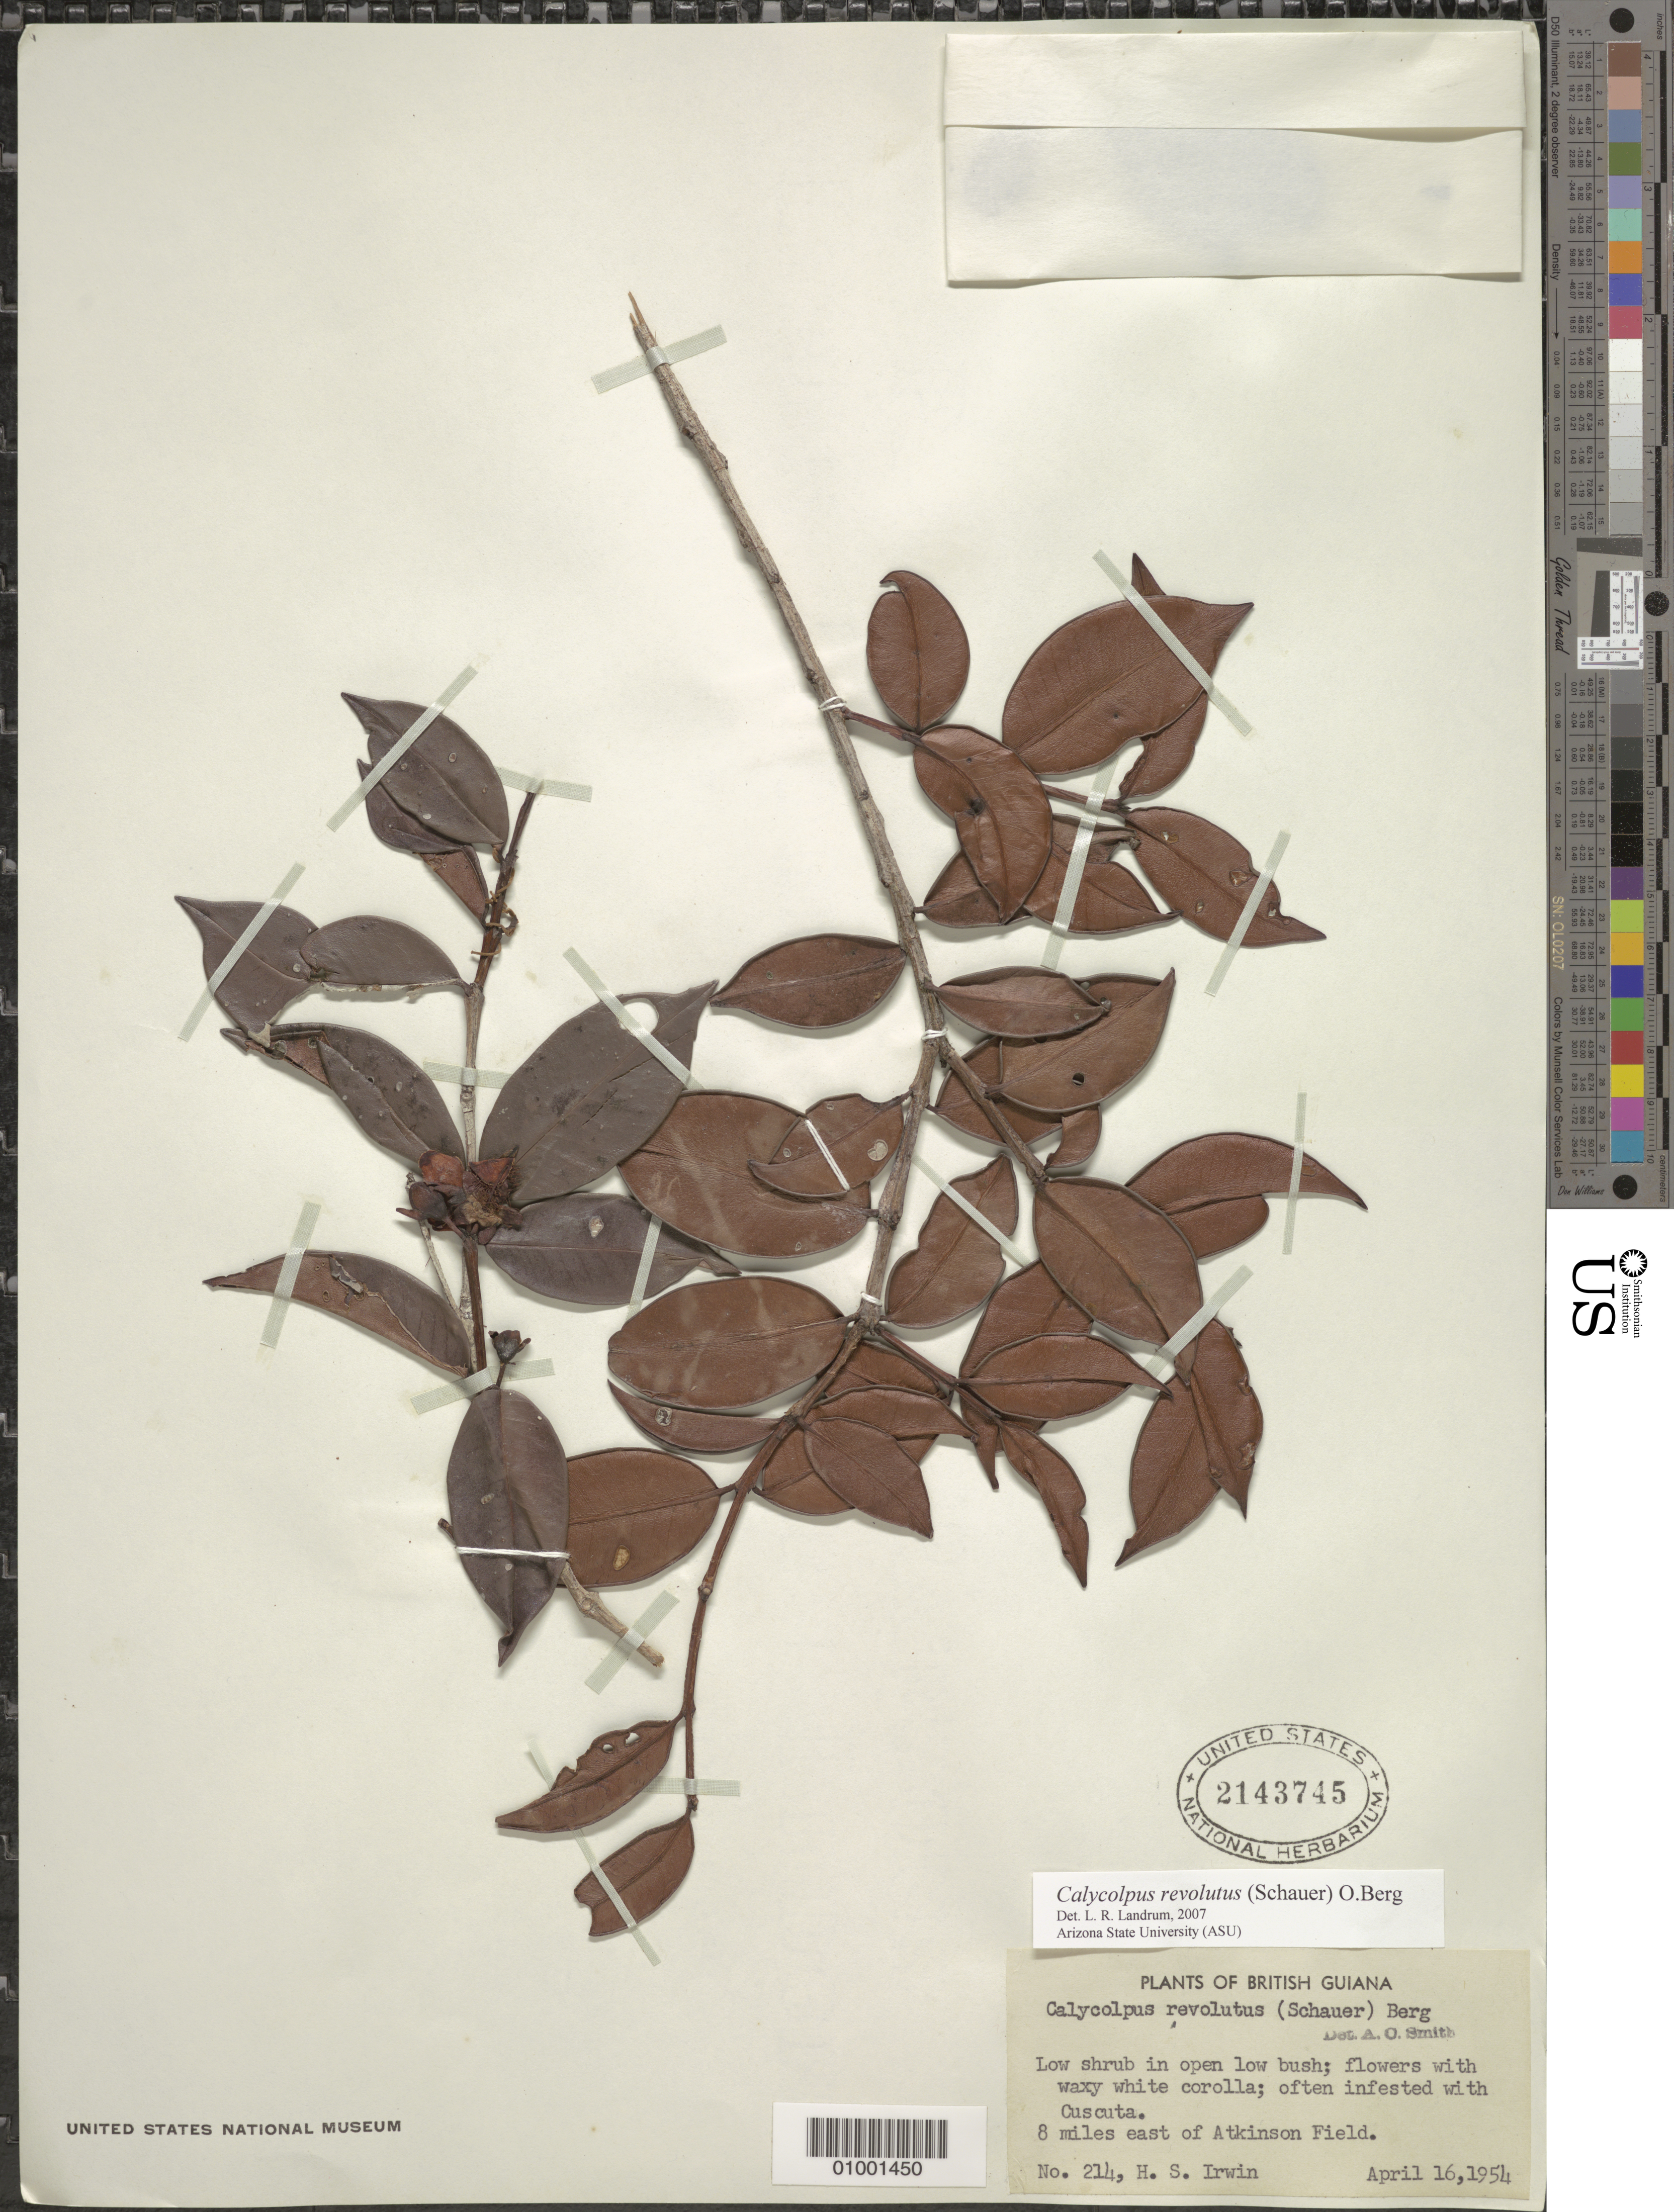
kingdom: Plantae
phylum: Tracheophyta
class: Magnoliopsida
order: Myrtales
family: Myrtaceae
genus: Calycolpus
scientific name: Calycolpus revolutus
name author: (Schauer) O. Berg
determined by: Landrum, L. R.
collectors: H. Irwin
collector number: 214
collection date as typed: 16-Apr-54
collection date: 1954-04-16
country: Guyana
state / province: Demerara-Mahaica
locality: Atkinson Field, 8 miles east of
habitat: Open low bush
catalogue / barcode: US 2143745